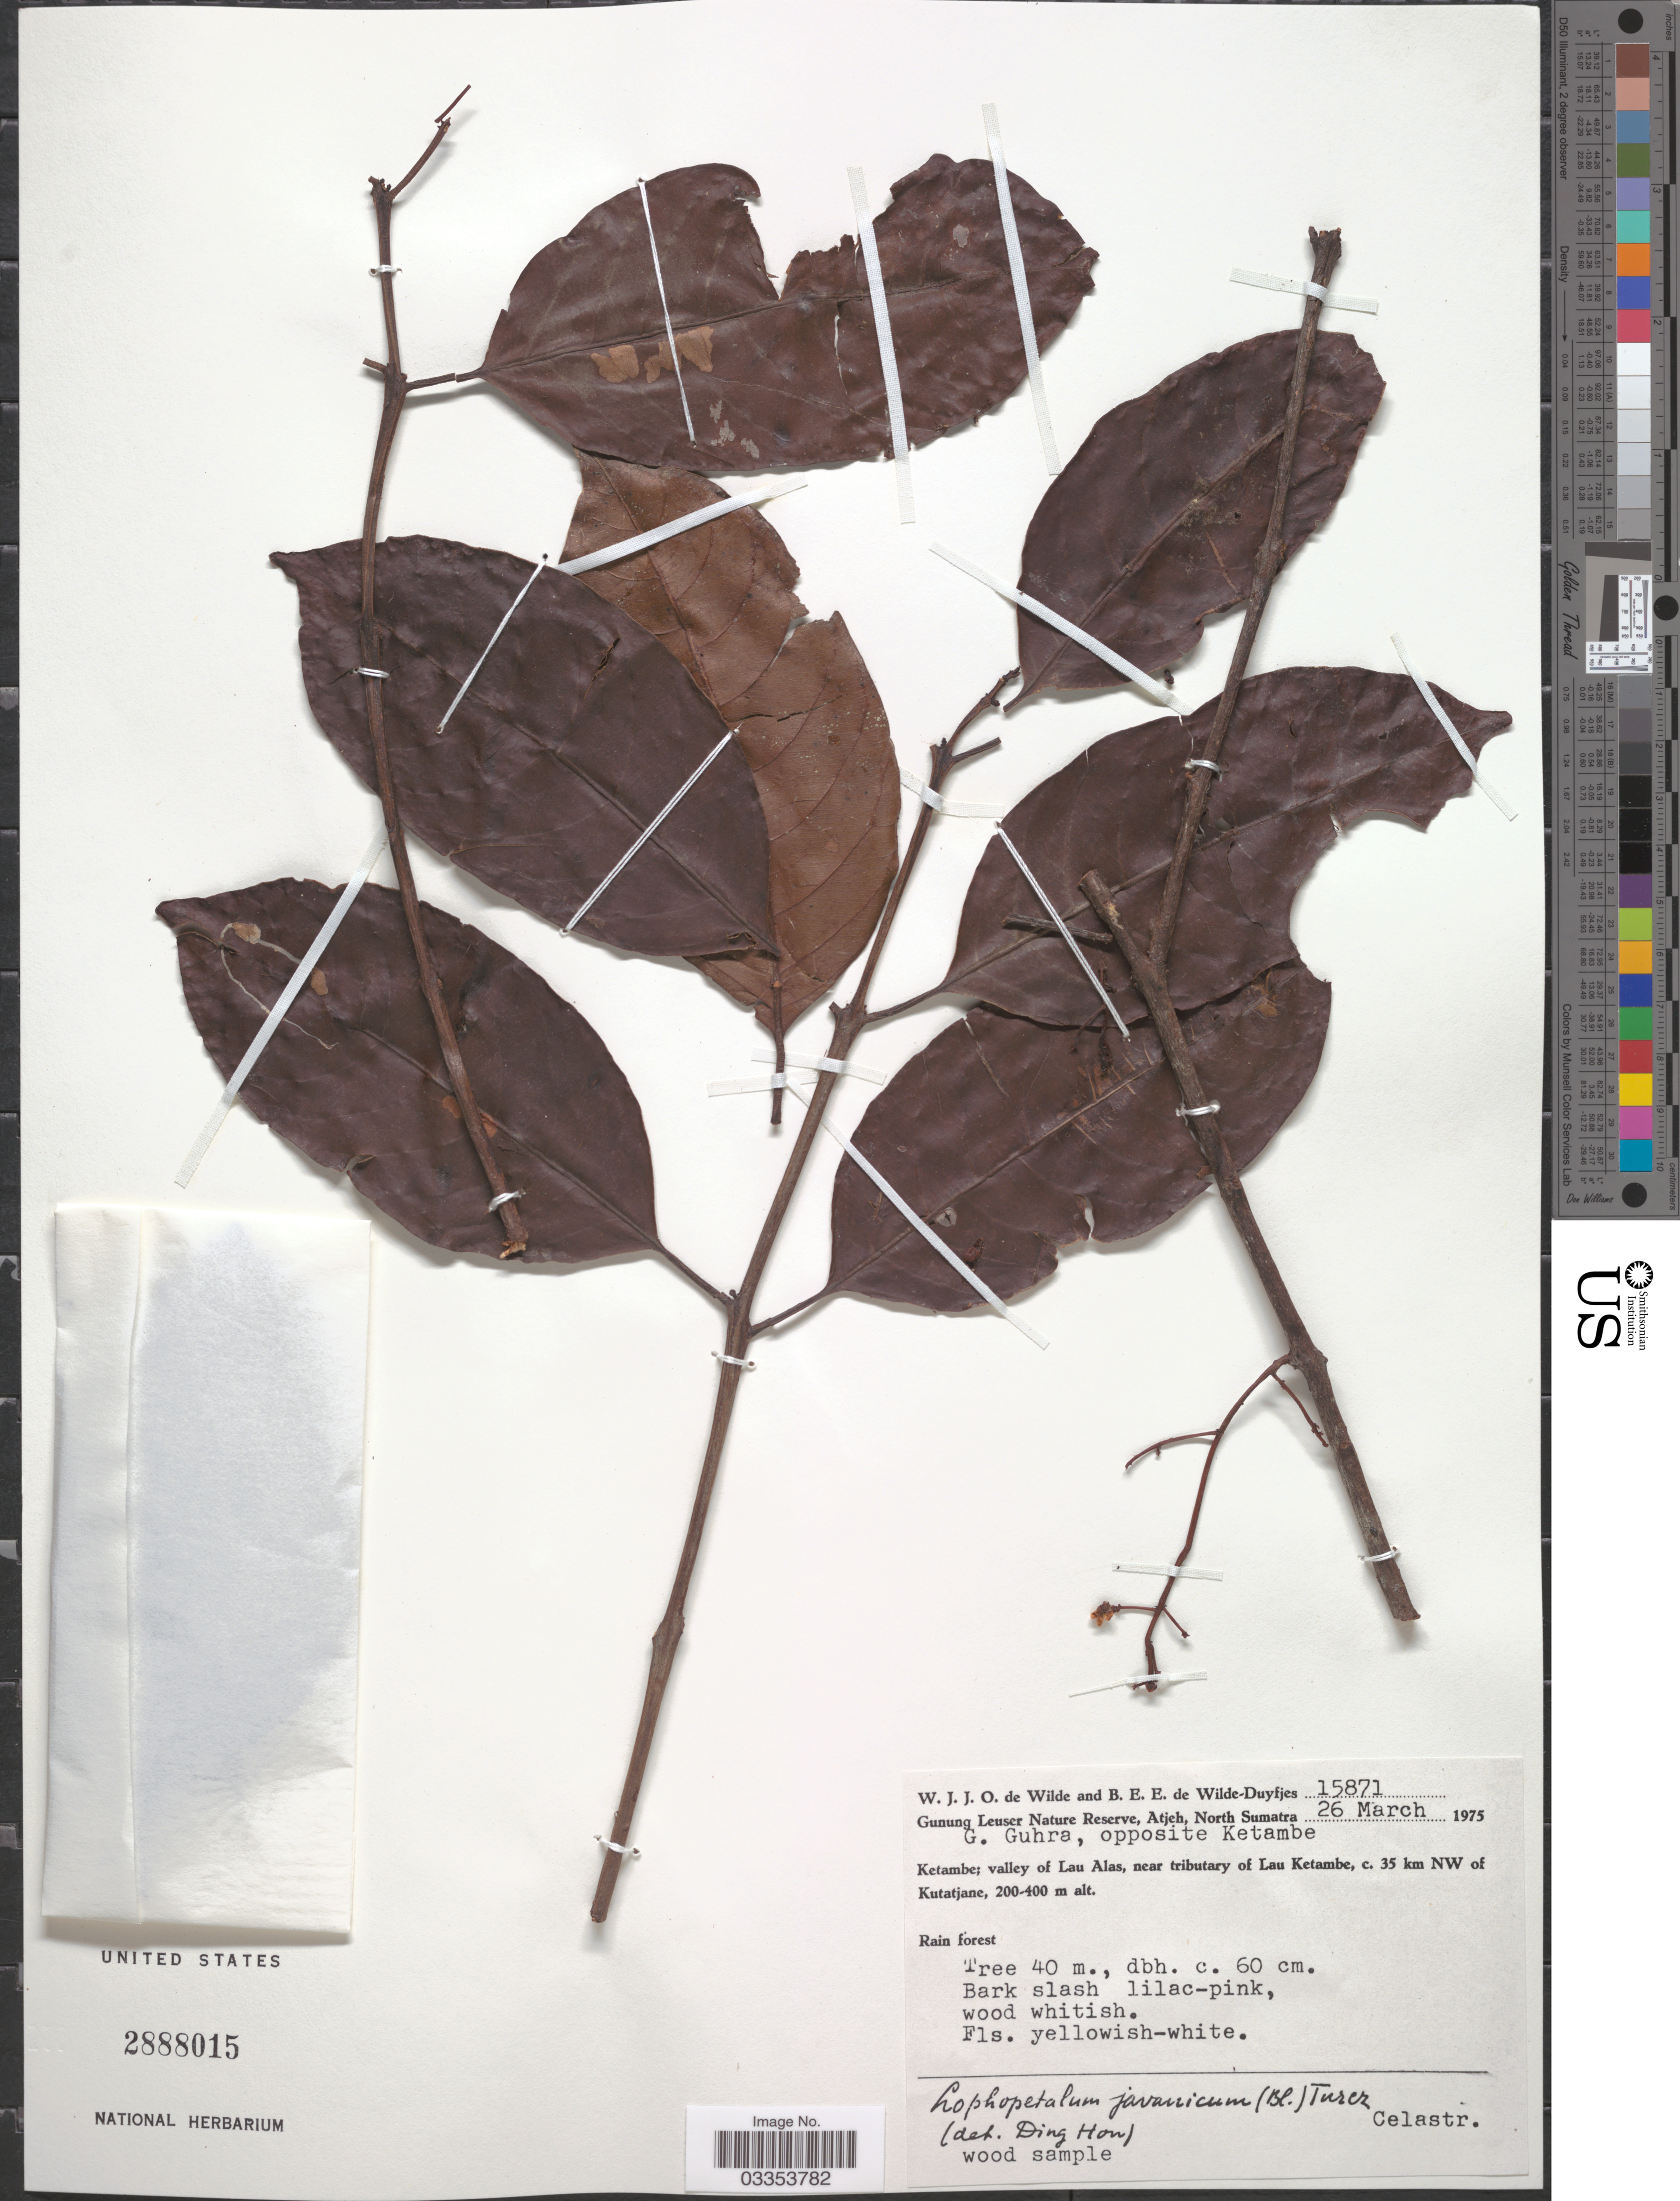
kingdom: Plantae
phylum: Tracheophyta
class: Magnoliopsida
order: Celastrales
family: Celastraceae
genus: Lophopetalum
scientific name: Lophopetalum javanicum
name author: (Zoll.) Turcz.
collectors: W. J. de Wilde & B. E. de Wilde-Duyfjes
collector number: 15871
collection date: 1975-03-26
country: Indonesia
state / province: Sumatra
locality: Gunung Leuser Nature Reserve, Atjeh, North Sumatra. G. Guhra, opposite Ketambe. Ketambe; valley of Lau Alas, near tributary of Lau Ketambe, c. 35 km NW of Kutatjane.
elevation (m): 200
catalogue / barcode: US 2888015